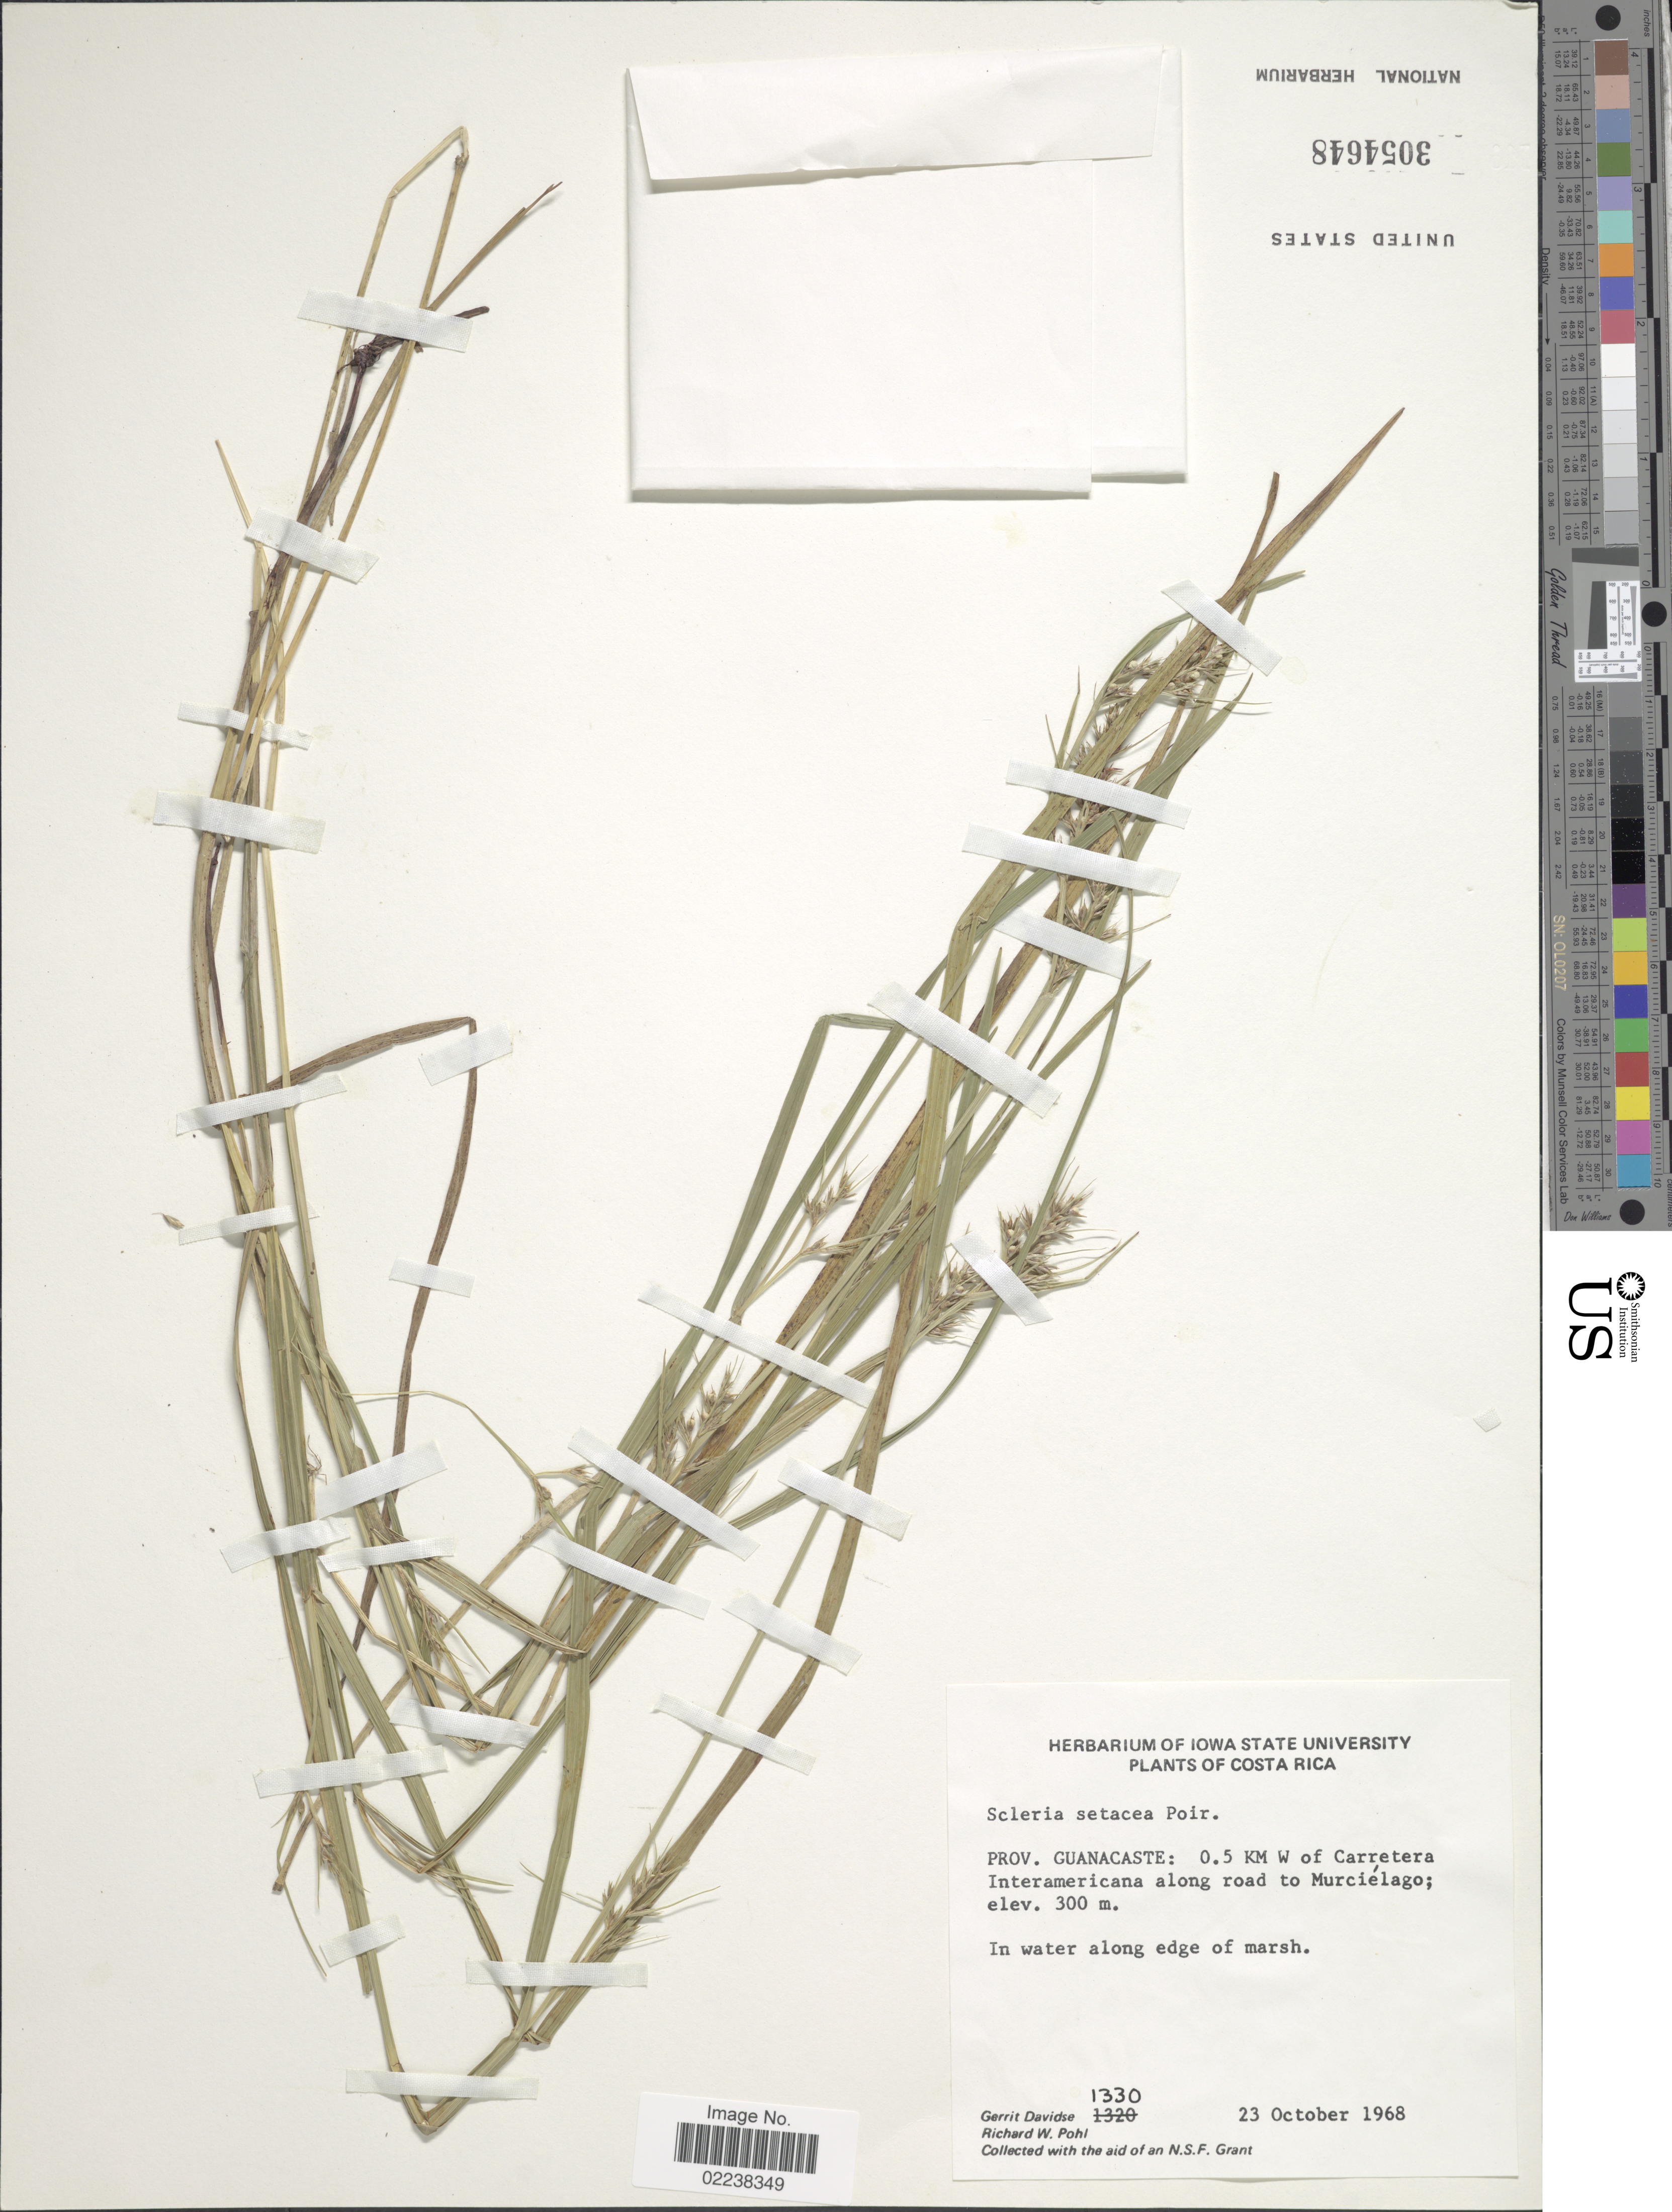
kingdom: Plantae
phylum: Tracheophyta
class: Liliopsida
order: Poales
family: Cyperaceae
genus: Scleria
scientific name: Scleria muehlenbergii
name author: Steud.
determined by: Strong, Mark T., (BOT), Smithsonian Institution - National Museum of Natural History (UNITED STATES)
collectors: G. Davidse & R. W. Pohl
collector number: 1330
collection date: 1968-10-23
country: Costa Rica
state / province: Guanacaste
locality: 0.5 KM W of Carretera Interamericana along road to Murcielago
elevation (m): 300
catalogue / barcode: US 3054648